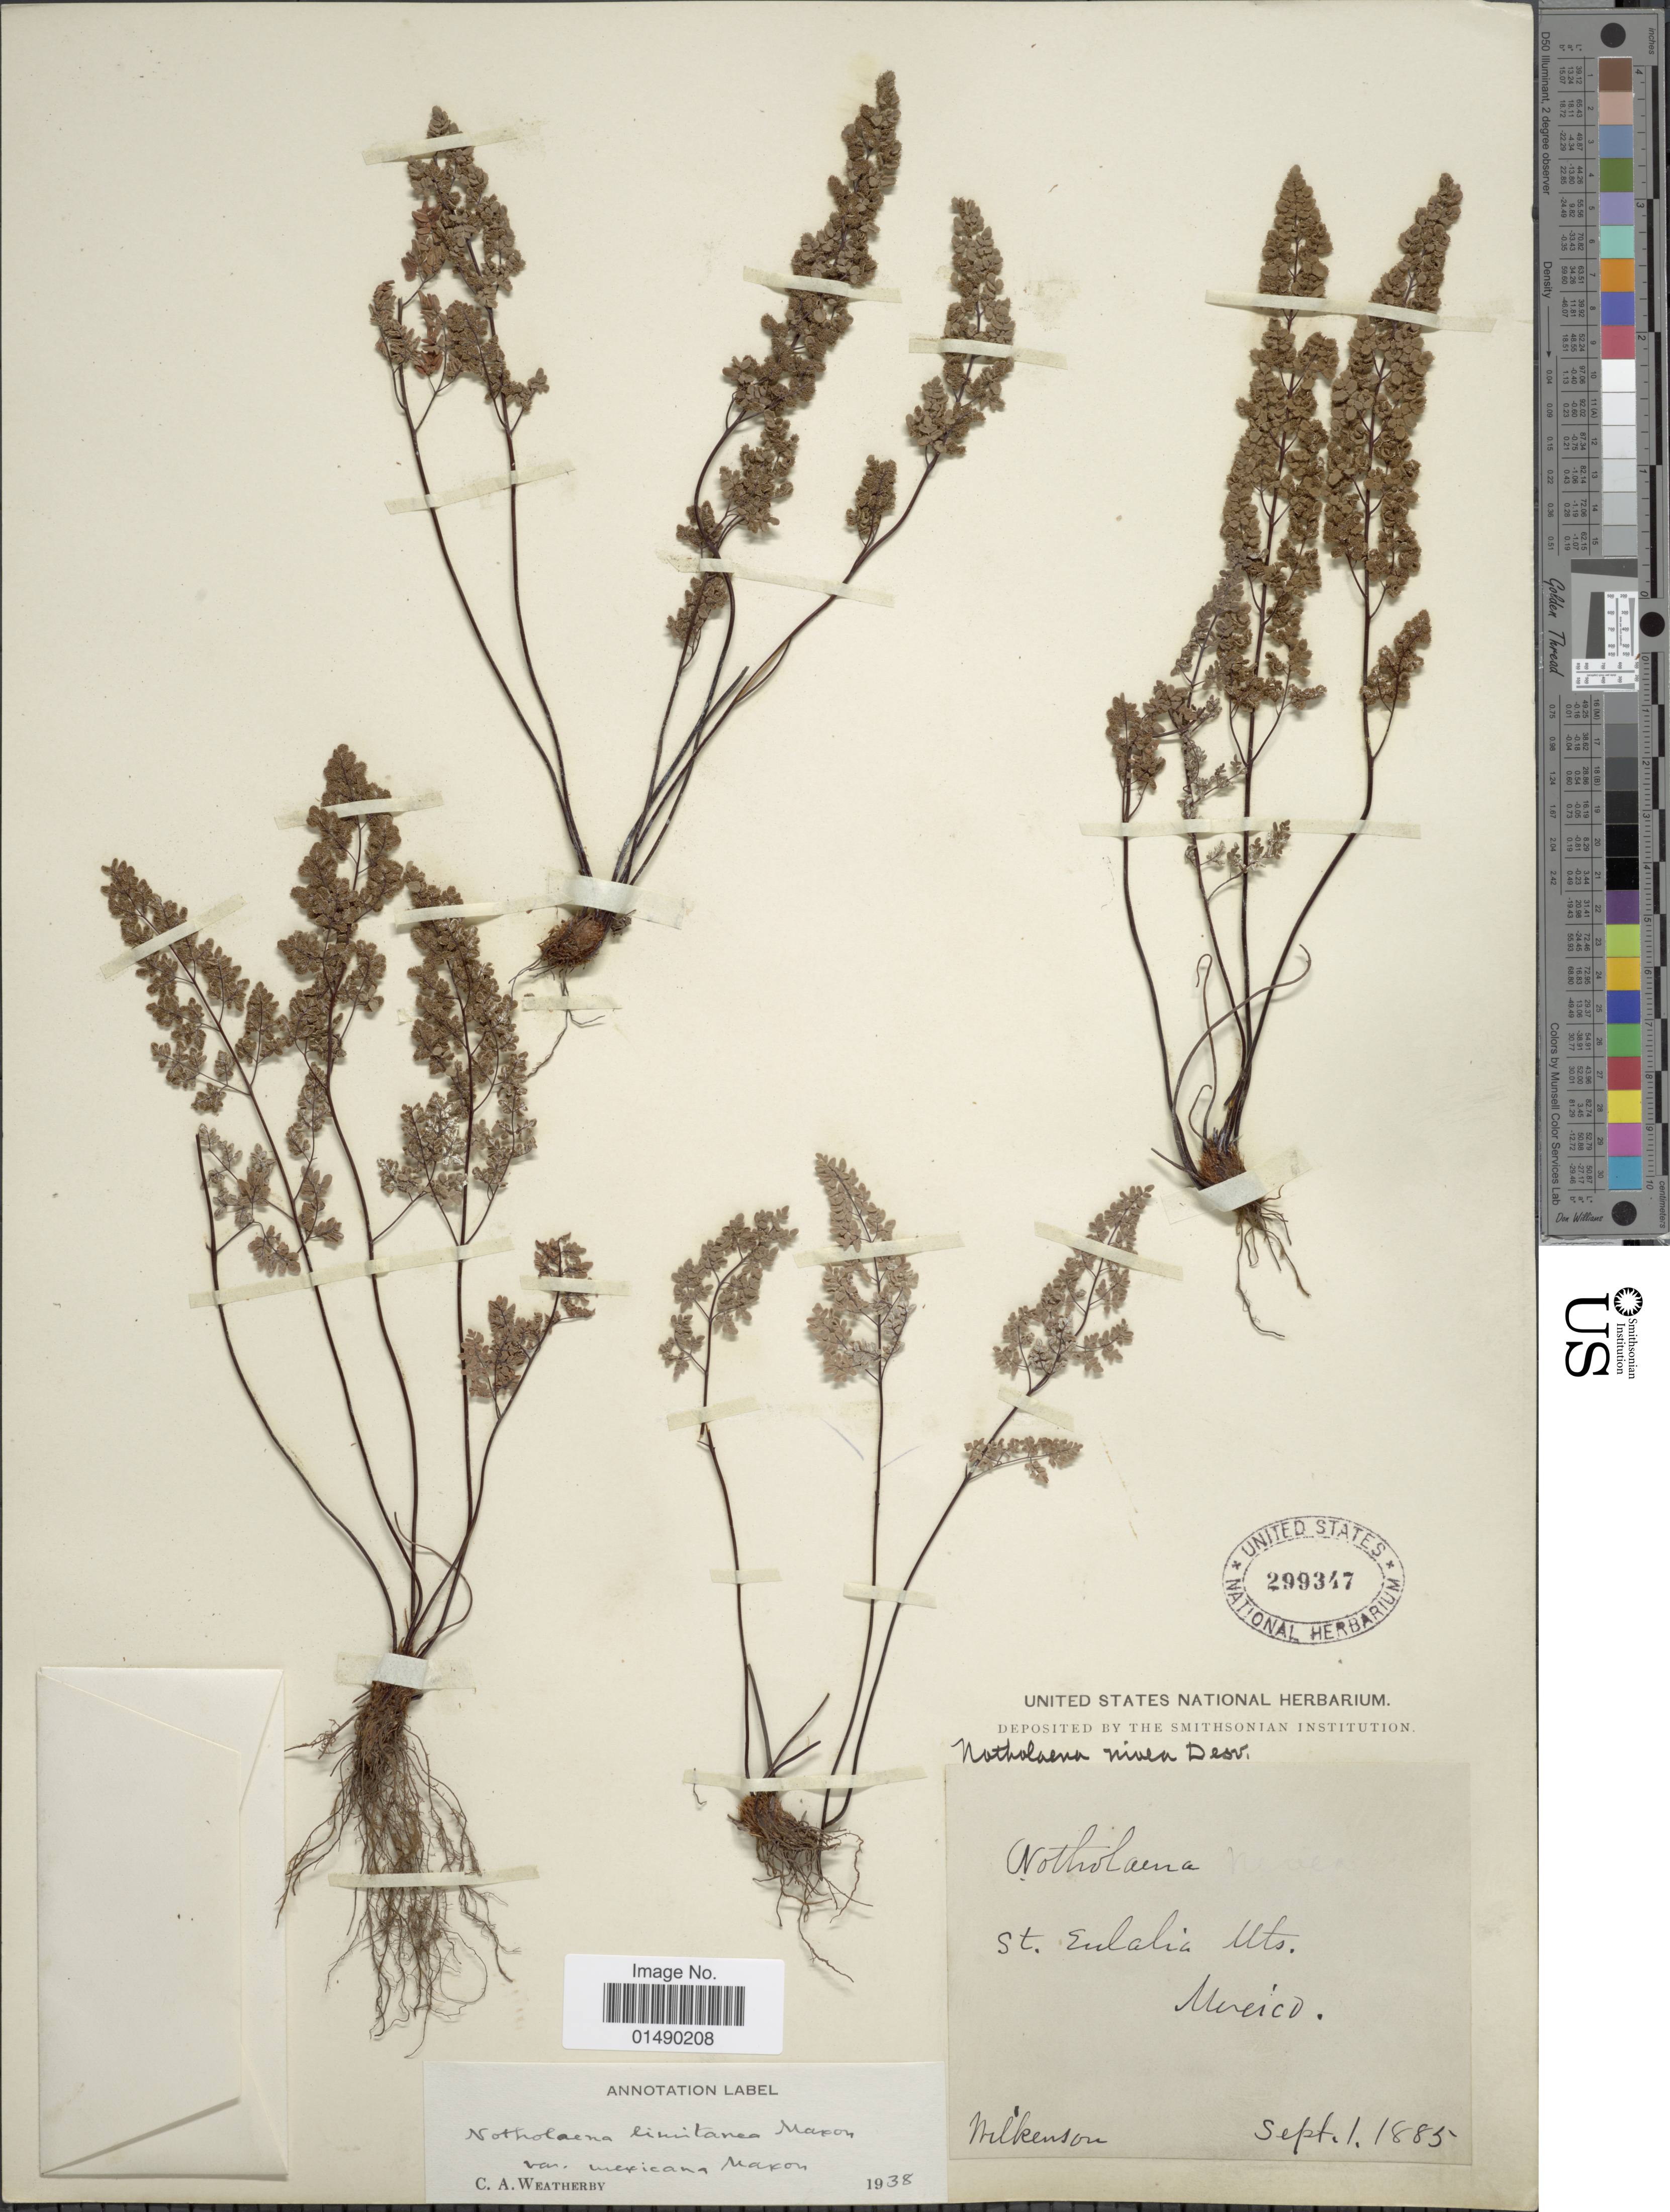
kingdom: Plantae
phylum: Tracheophyta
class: Polypodiopsida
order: Polypodiales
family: Pteridaceae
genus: Argyrochosma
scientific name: Argyrochosma limitanea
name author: (Maxon) Windham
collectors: Wilkinson, --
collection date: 1885-09-01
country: Mexico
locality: Mexico, St. Eulalia Mts.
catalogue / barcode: US 299347